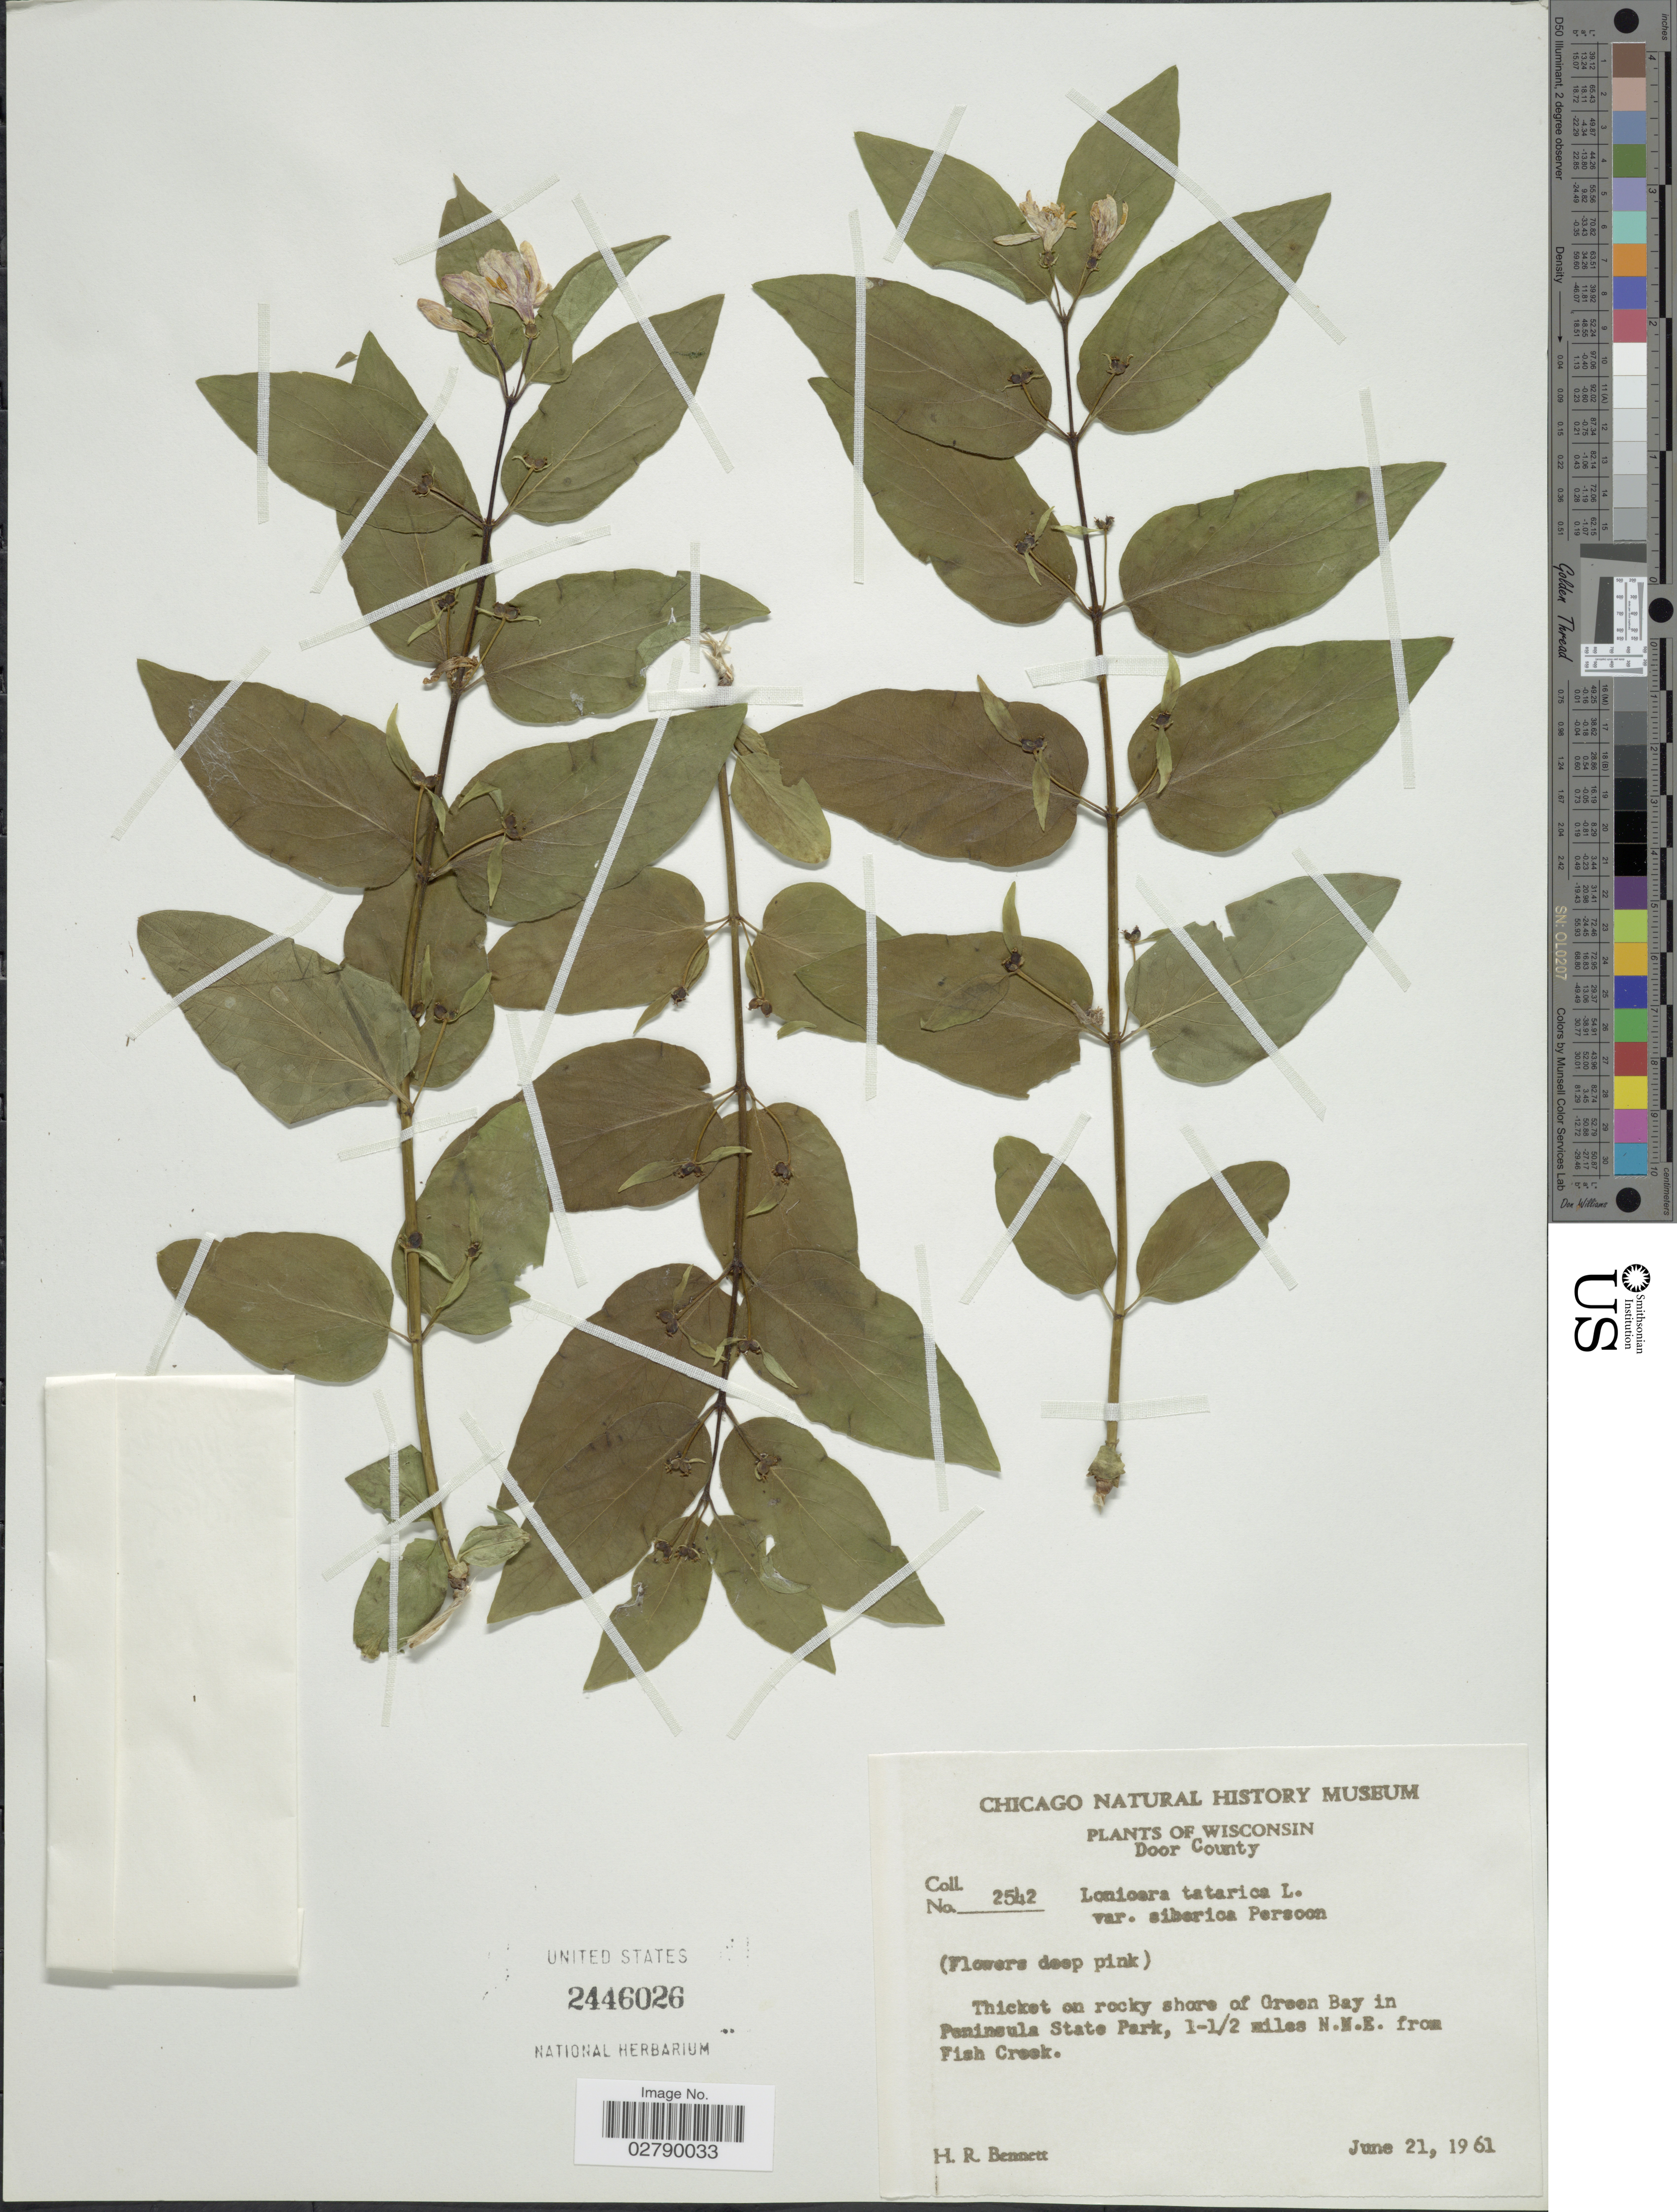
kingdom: Plantae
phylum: Tracheophyta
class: Magnoliopsida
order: Dipsacales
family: Caprifoliaceae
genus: Lonicera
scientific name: Lonicera tatarica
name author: L.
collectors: H. R. Bennett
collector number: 2542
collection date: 1961-06-21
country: United States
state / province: Wisconsin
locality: Door County. Thicket on rocky shore of Green Bay in Peninsula State Park, 1-1/2 miles N.N.E. from Fish Creek.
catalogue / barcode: US 2446026